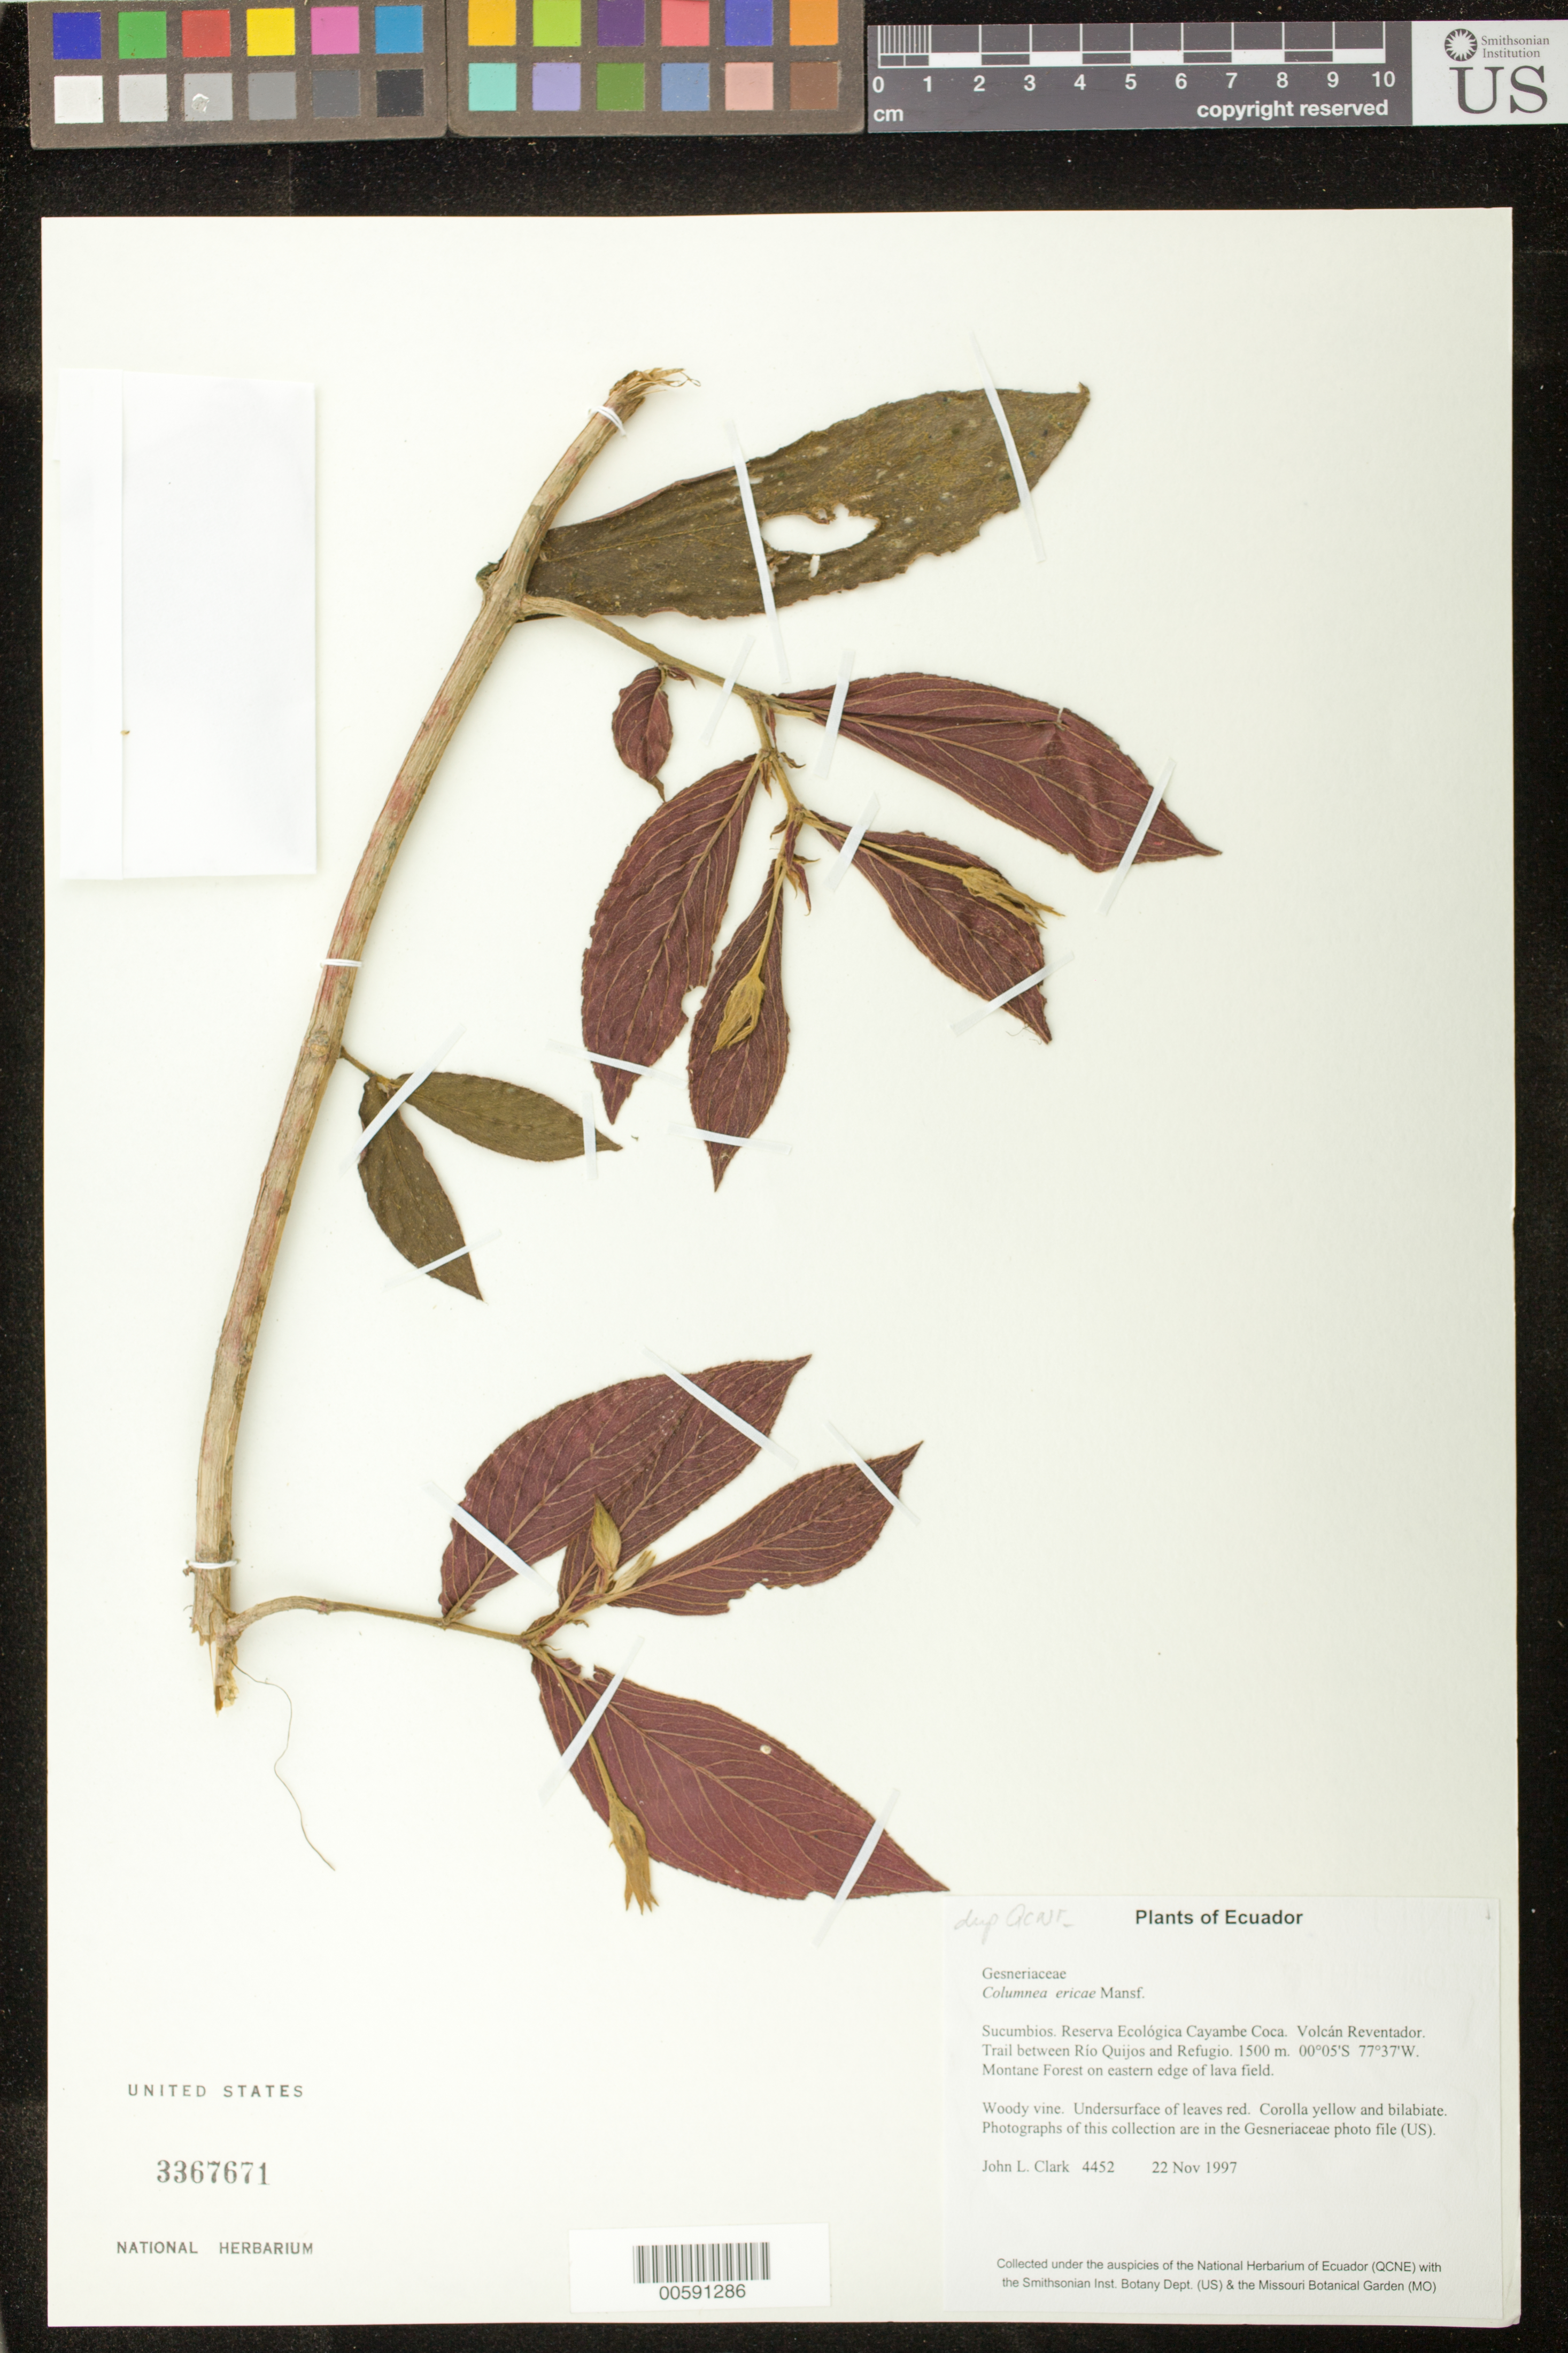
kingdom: Plantae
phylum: Tracheophyta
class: Magnoliopsida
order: Lamiales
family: Gesneriaceae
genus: Columnea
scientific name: Columnea ericae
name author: Mansf.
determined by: Skog, Laurence E.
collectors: J. L. Clark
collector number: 4452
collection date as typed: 22 Nov 1997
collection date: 1997-11-22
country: Ecuador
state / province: Sucumbíos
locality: Reserva Ecológica Cayambe Coca. Volcán Reventador. Trail between Río Quijos and Refugio.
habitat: Montane Forest on eastern edge of lava field.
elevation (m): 1500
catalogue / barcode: US 3367671